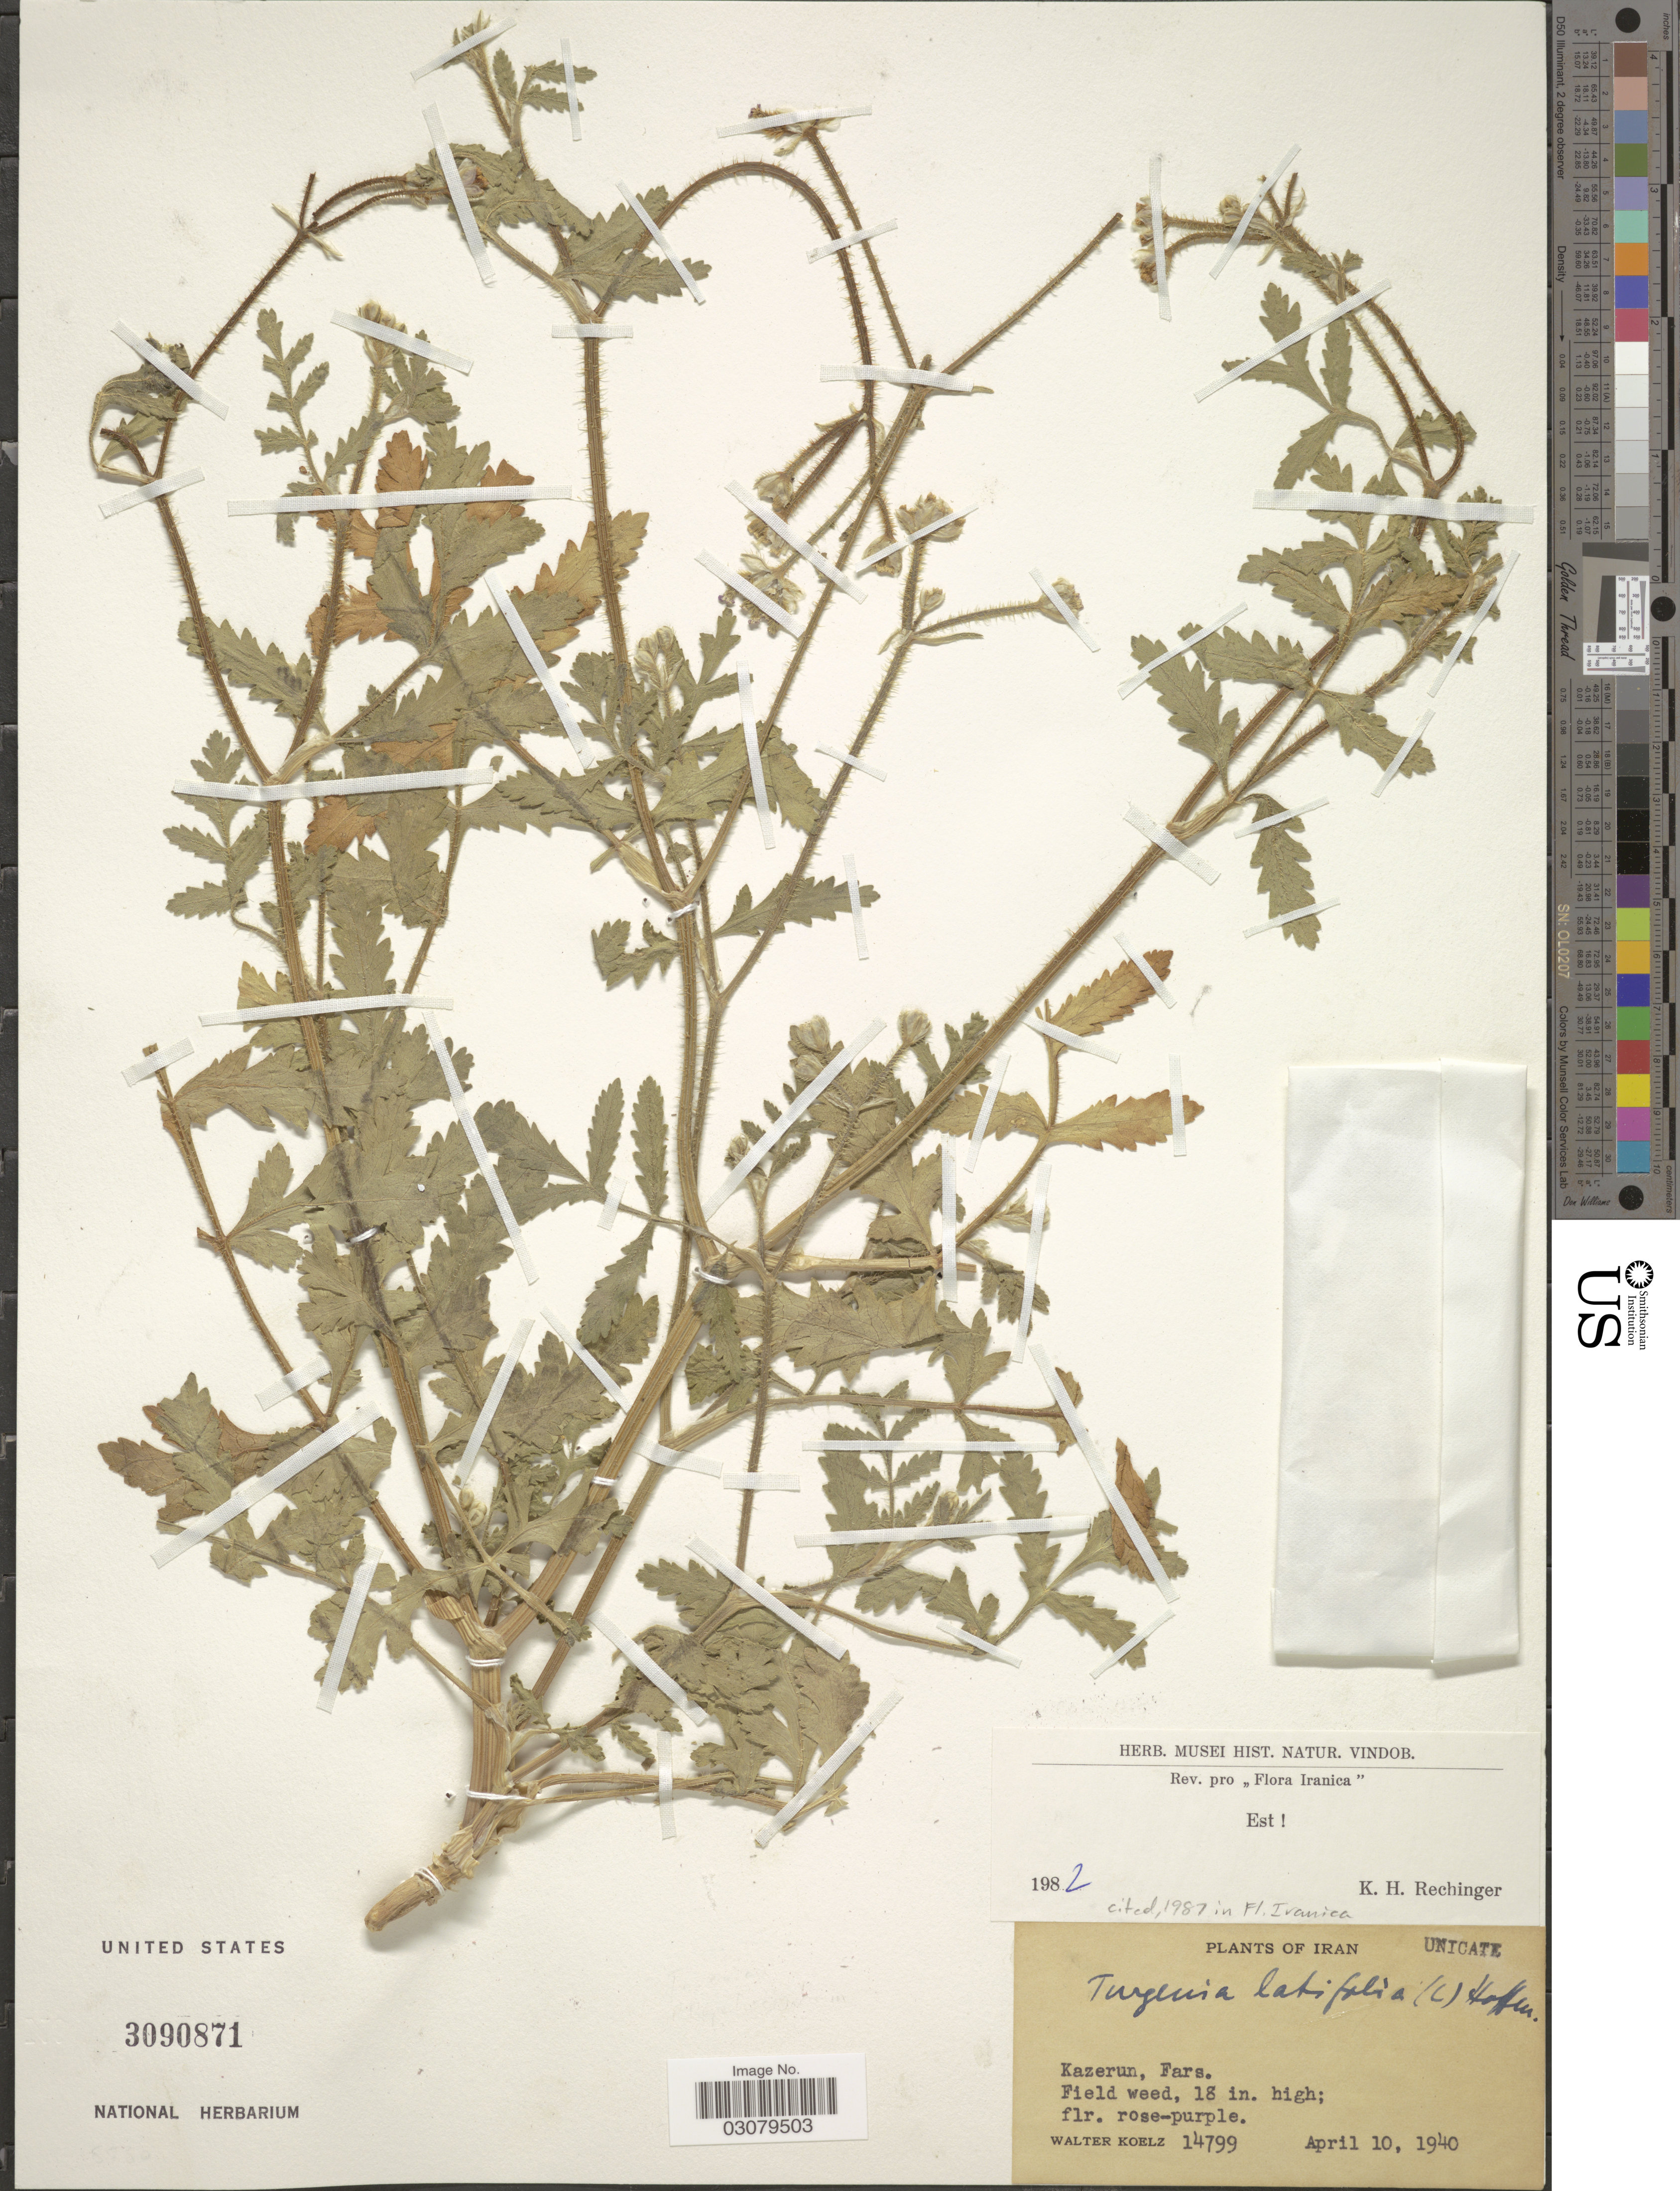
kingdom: Plantae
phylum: Tracheophyta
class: Magnoliopsida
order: Apiales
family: Apiaceae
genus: Turgenia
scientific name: Turgenia latifolia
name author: Hoffm.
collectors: W. N. Koelz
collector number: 14799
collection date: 1940-04-10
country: Iran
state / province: Fars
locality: Kazrun.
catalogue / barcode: US 3090871